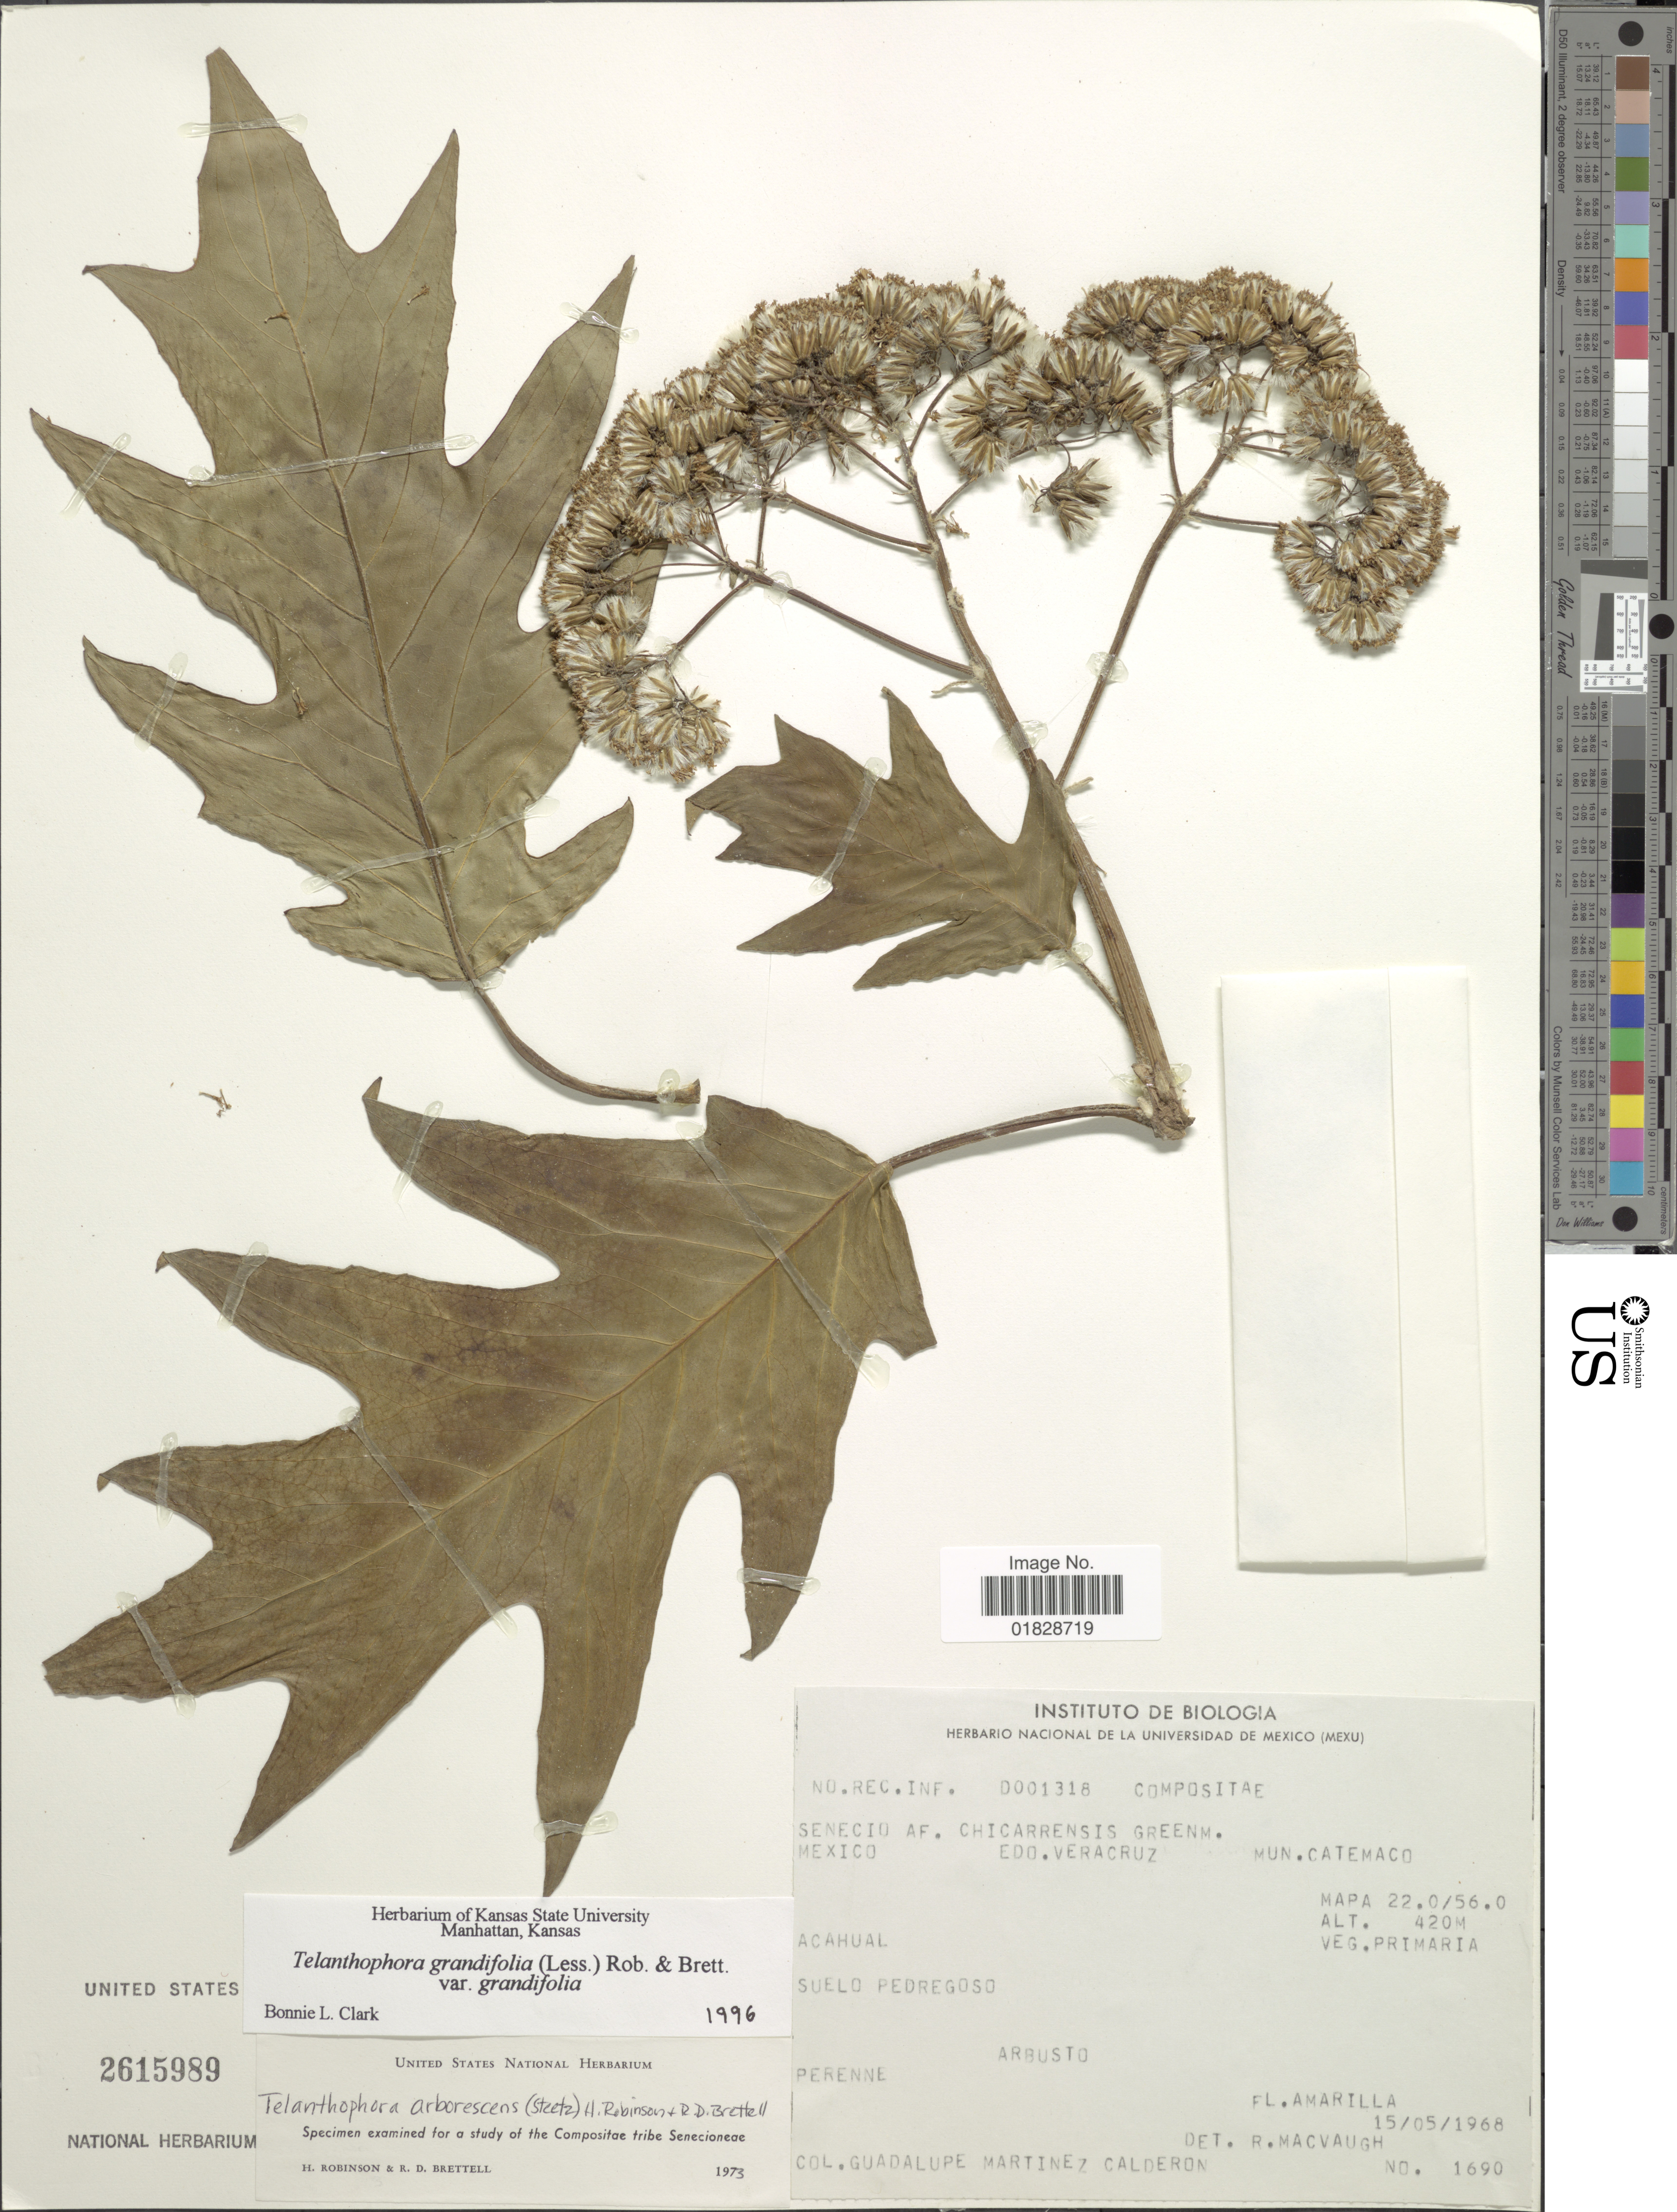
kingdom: Plantae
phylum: Tracheophyta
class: Magnoliopsida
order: Asterales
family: Asteraceae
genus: Telanthophora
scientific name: Telanthophora grandifolia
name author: (Less.) H. Rob. & Brettell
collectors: G. Martinez-C.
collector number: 1690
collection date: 1968-05-15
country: Mexico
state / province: Veracruz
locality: Edo. Veracruz, Mun. Catemaco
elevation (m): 420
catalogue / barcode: US 2615989